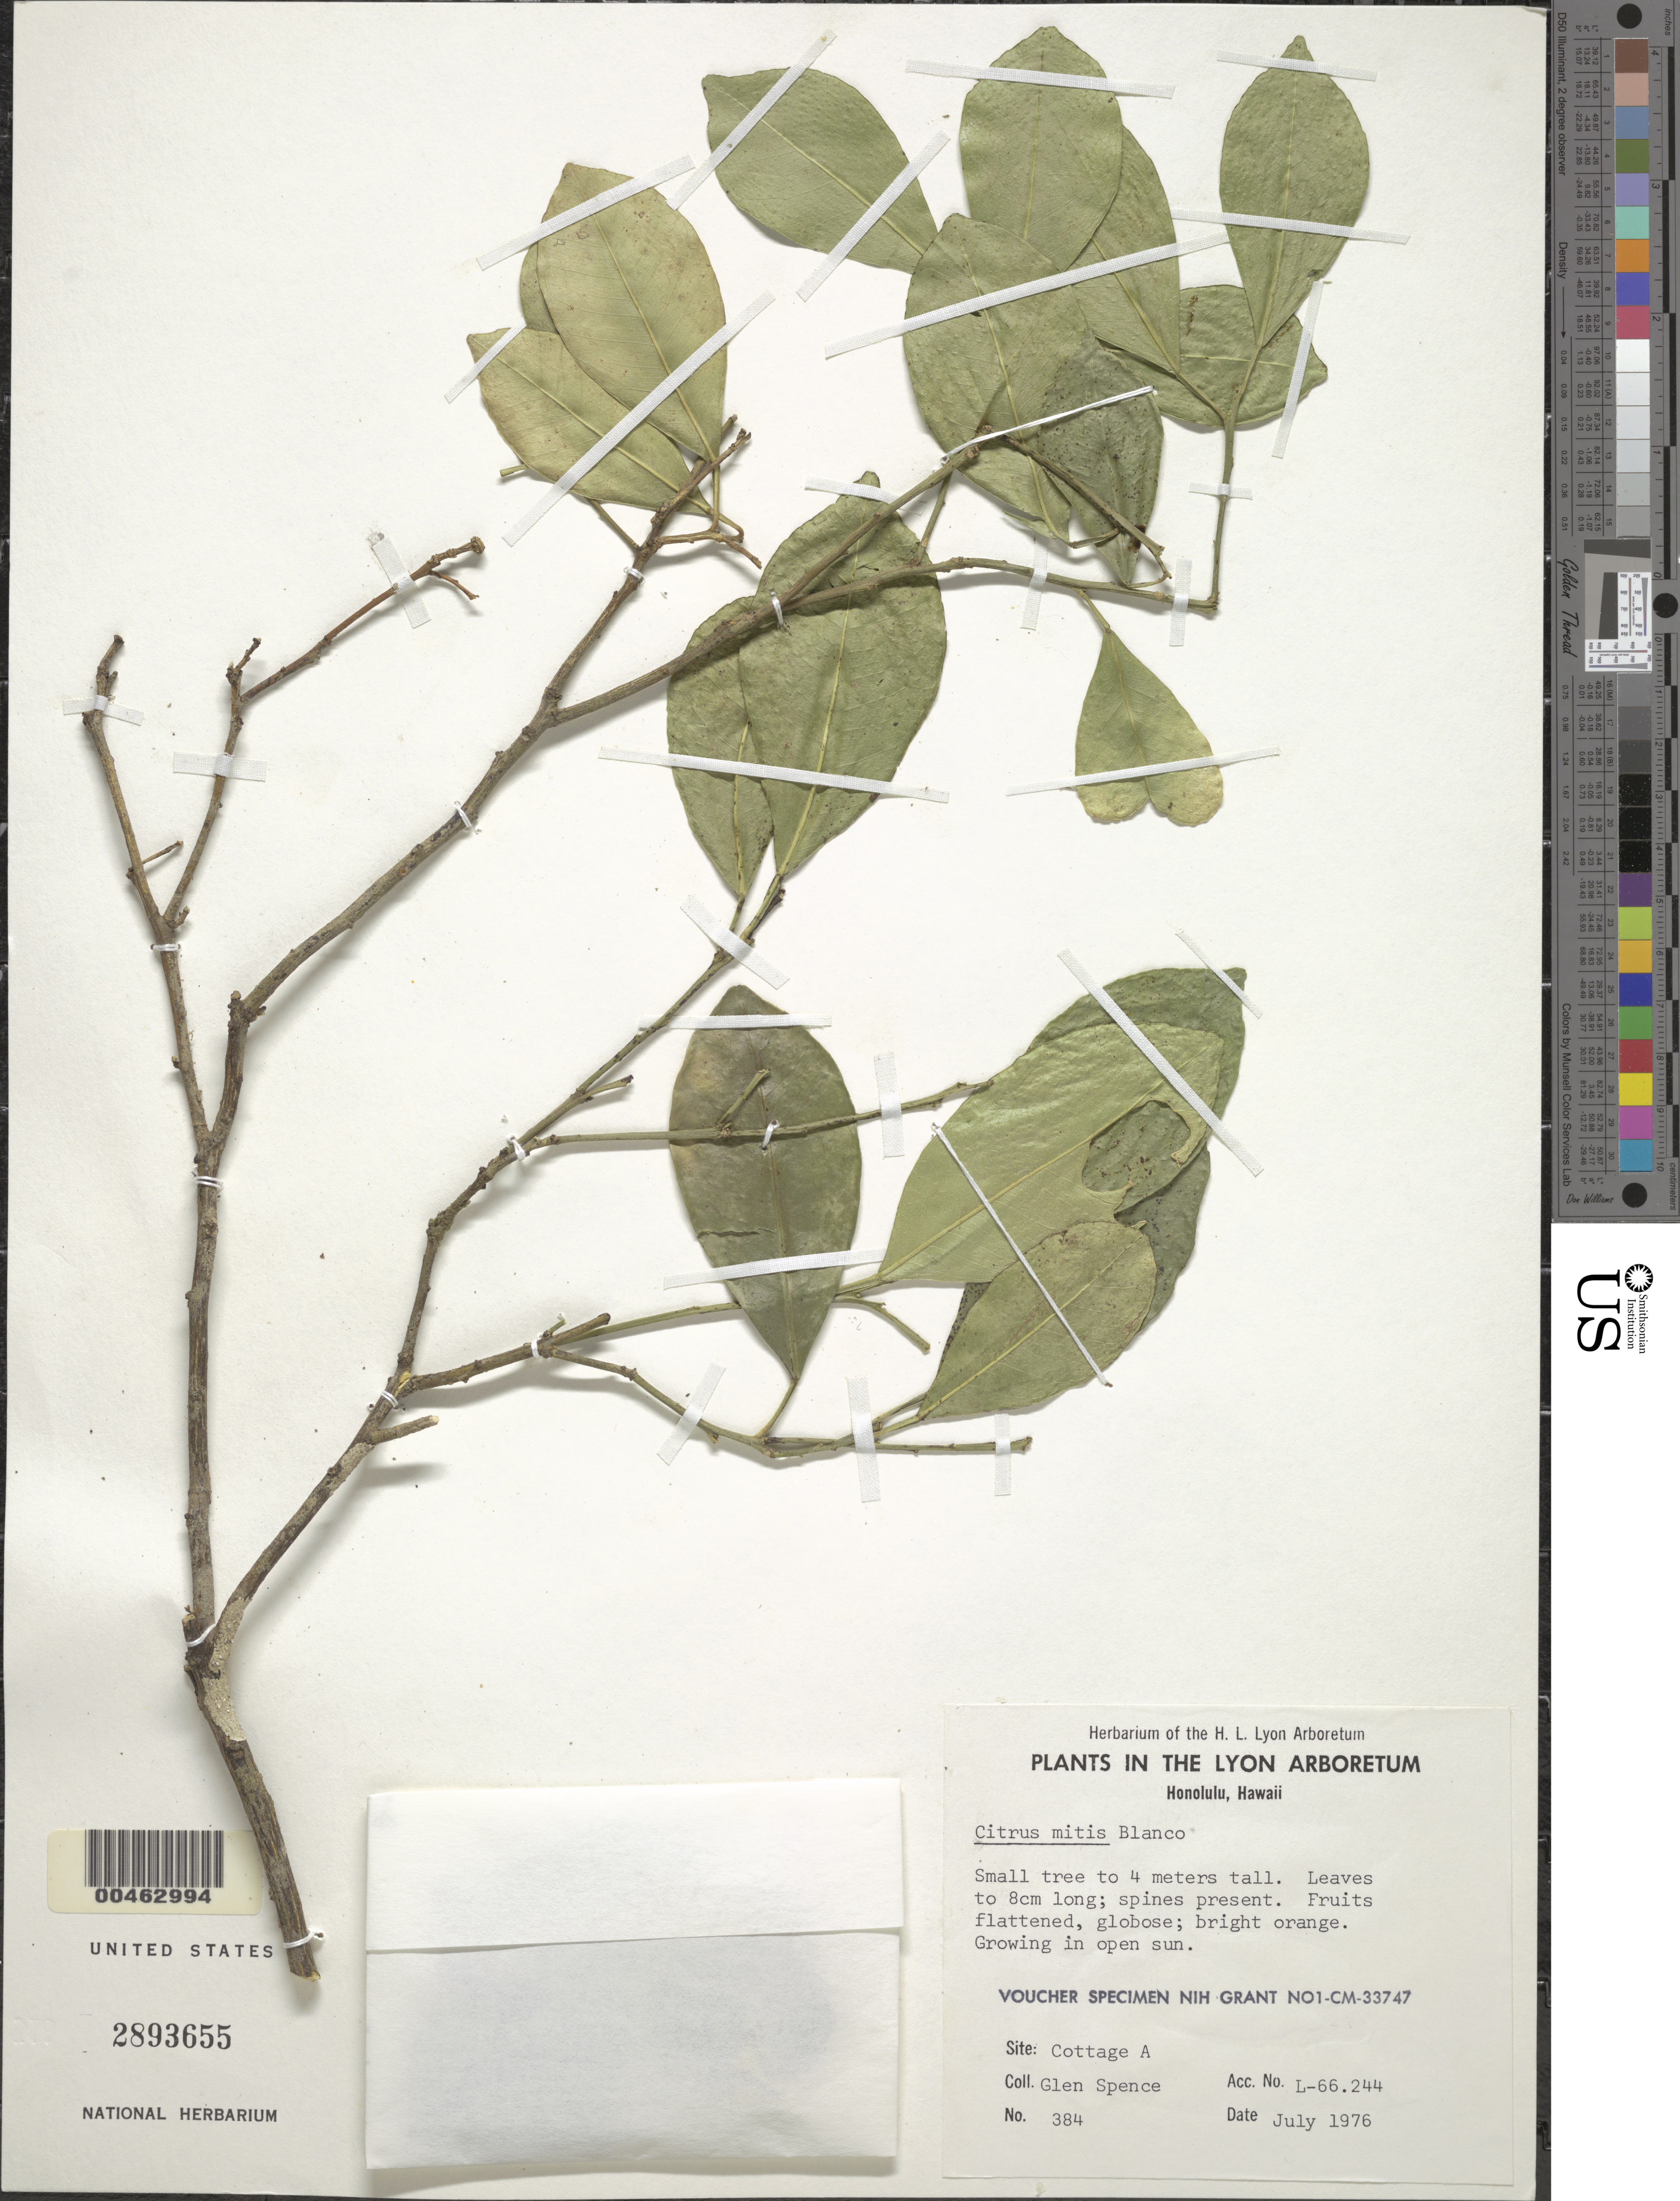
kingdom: Plantae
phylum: Tracheophyta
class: Magnoliopsida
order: Sapindales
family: Rutaceae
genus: Citrus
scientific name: Citrus mitis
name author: Blanco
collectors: G. Spence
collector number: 384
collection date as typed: Jul 1976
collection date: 1976-07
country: United States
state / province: Hawaii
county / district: Honolulu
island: Oahu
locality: Honolulu, Cottage A, Lyon Arboretum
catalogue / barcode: US 2893655